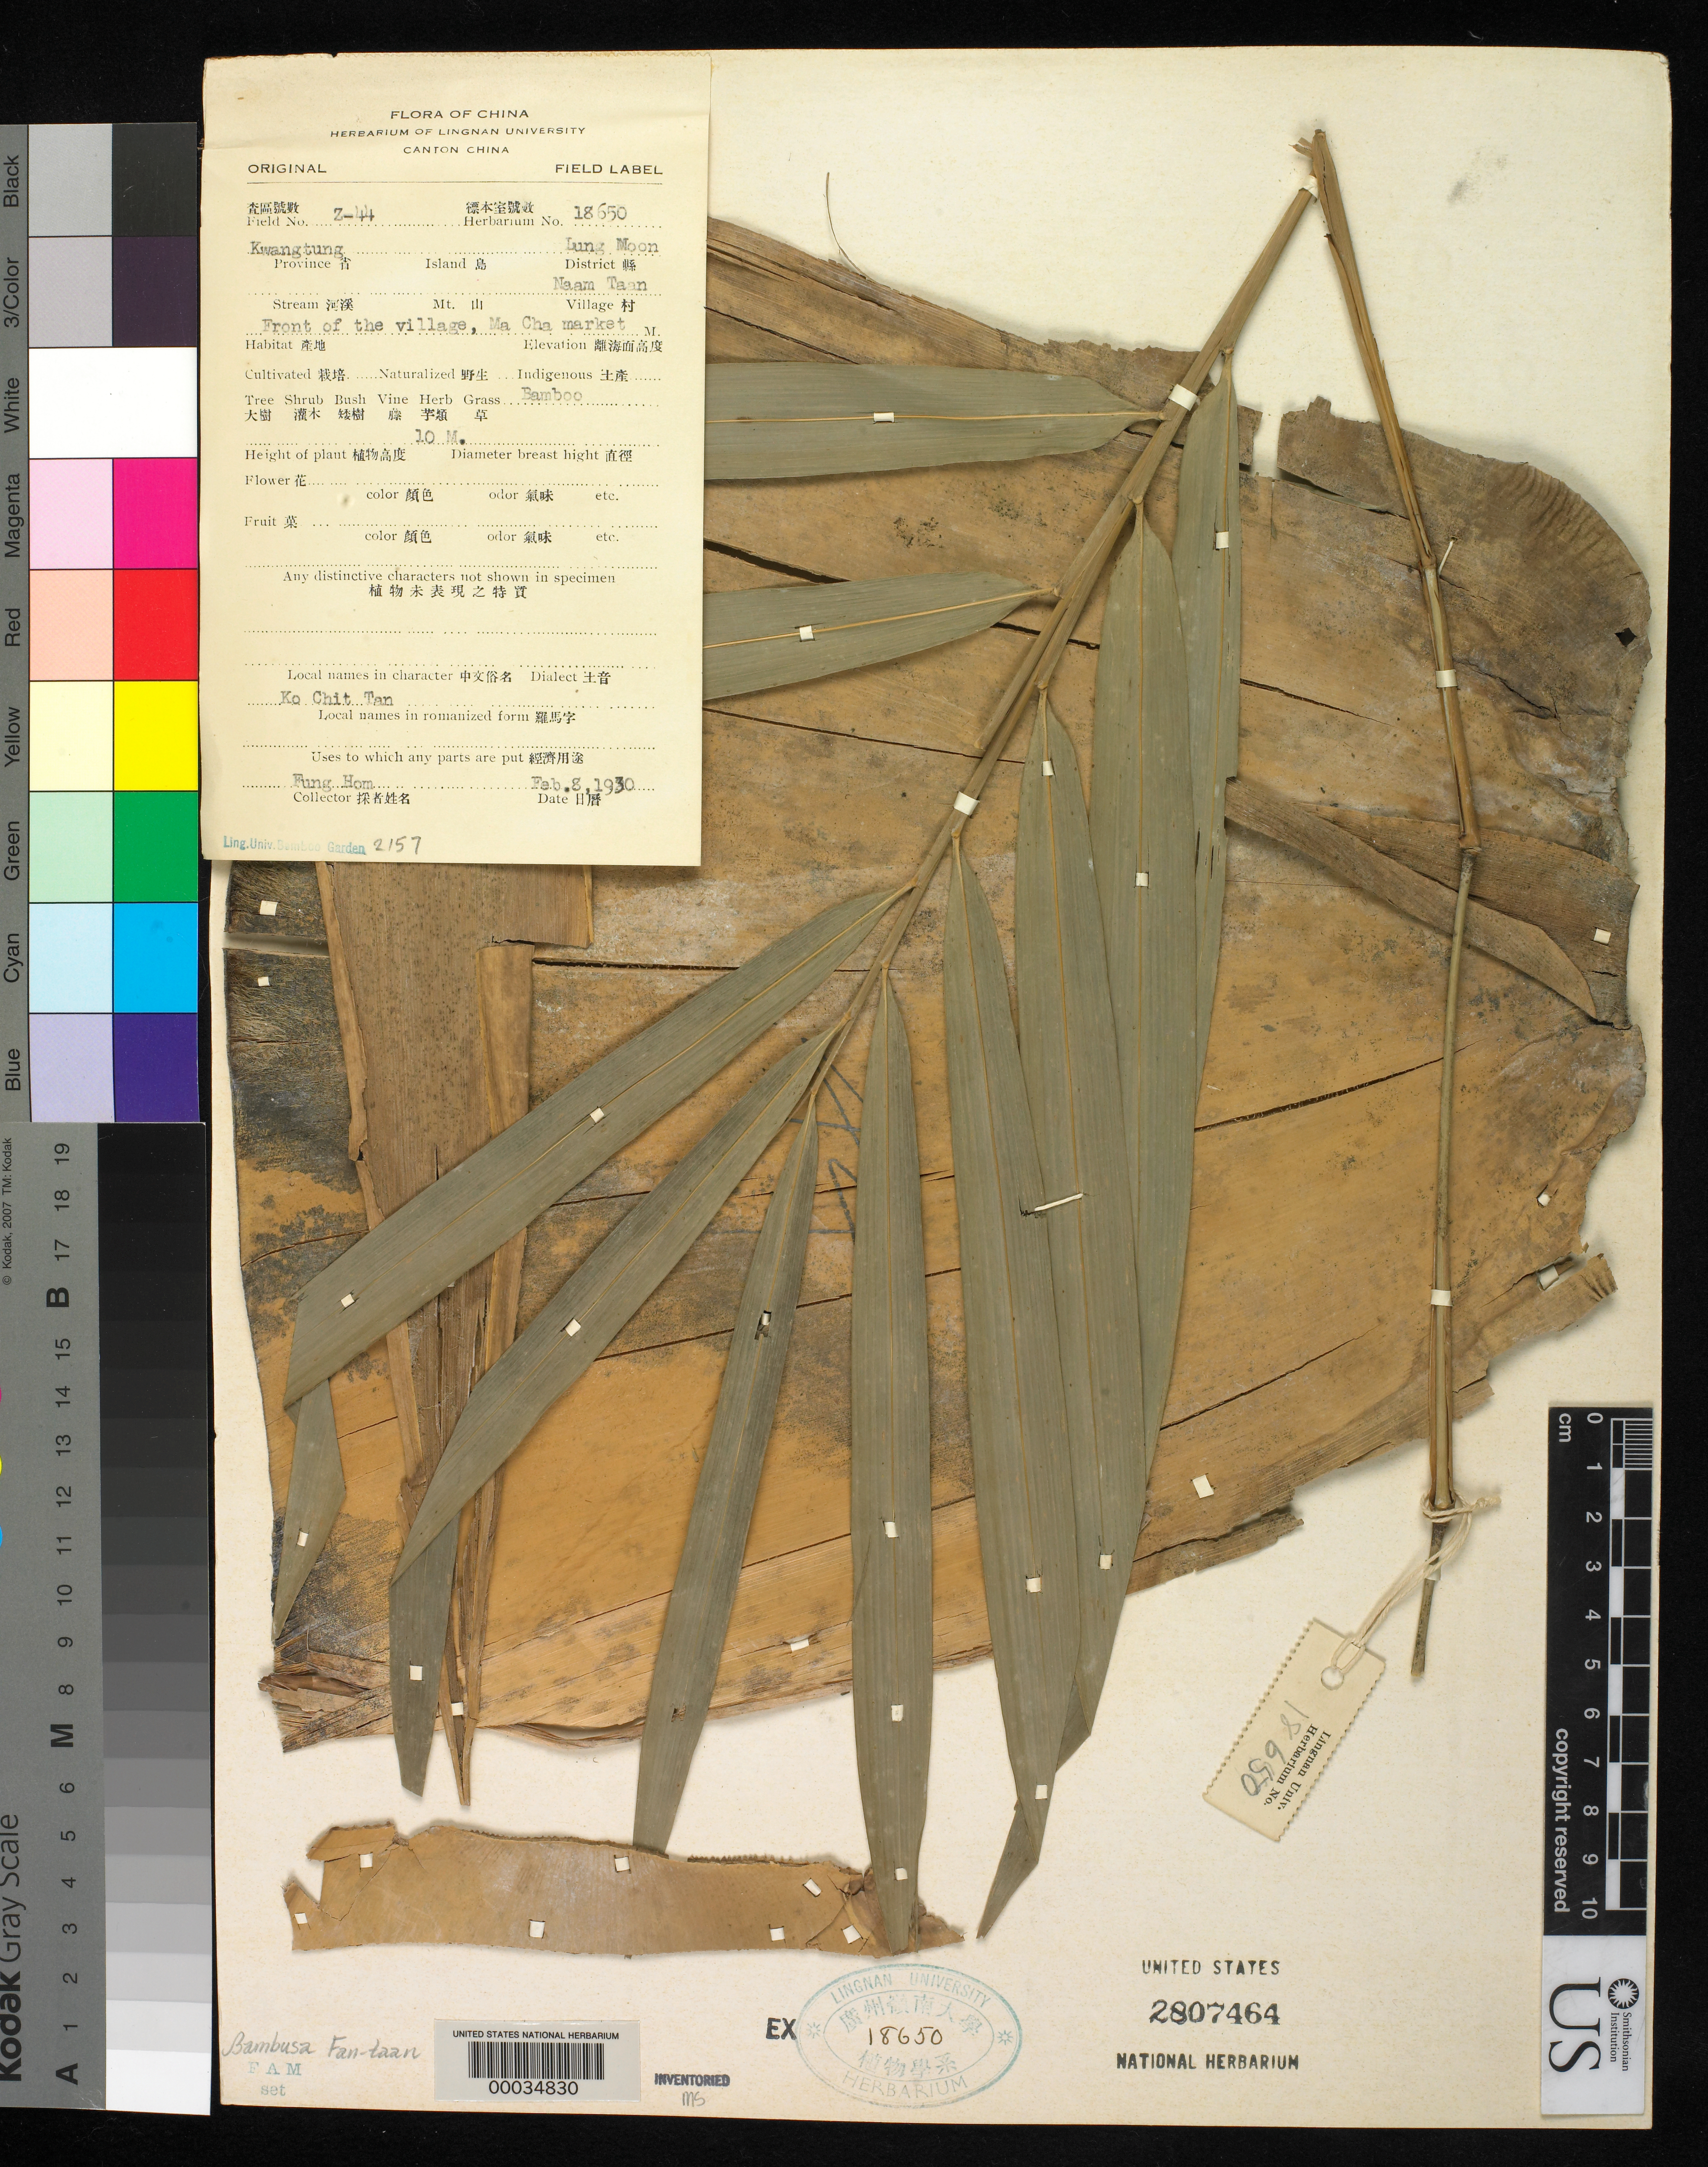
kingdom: Plantae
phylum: Tracheophyta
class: Liliopsida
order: Poales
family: Poaceae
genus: Bambusa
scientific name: Bambusa fan-taan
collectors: H. L. Fung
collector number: Z-44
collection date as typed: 08 Feb 1930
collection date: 1930-02-08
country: China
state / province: Guangdong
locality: Lung Moon, Naam Taan, front of the villange, Ma Cha market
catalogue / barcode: US 2807464